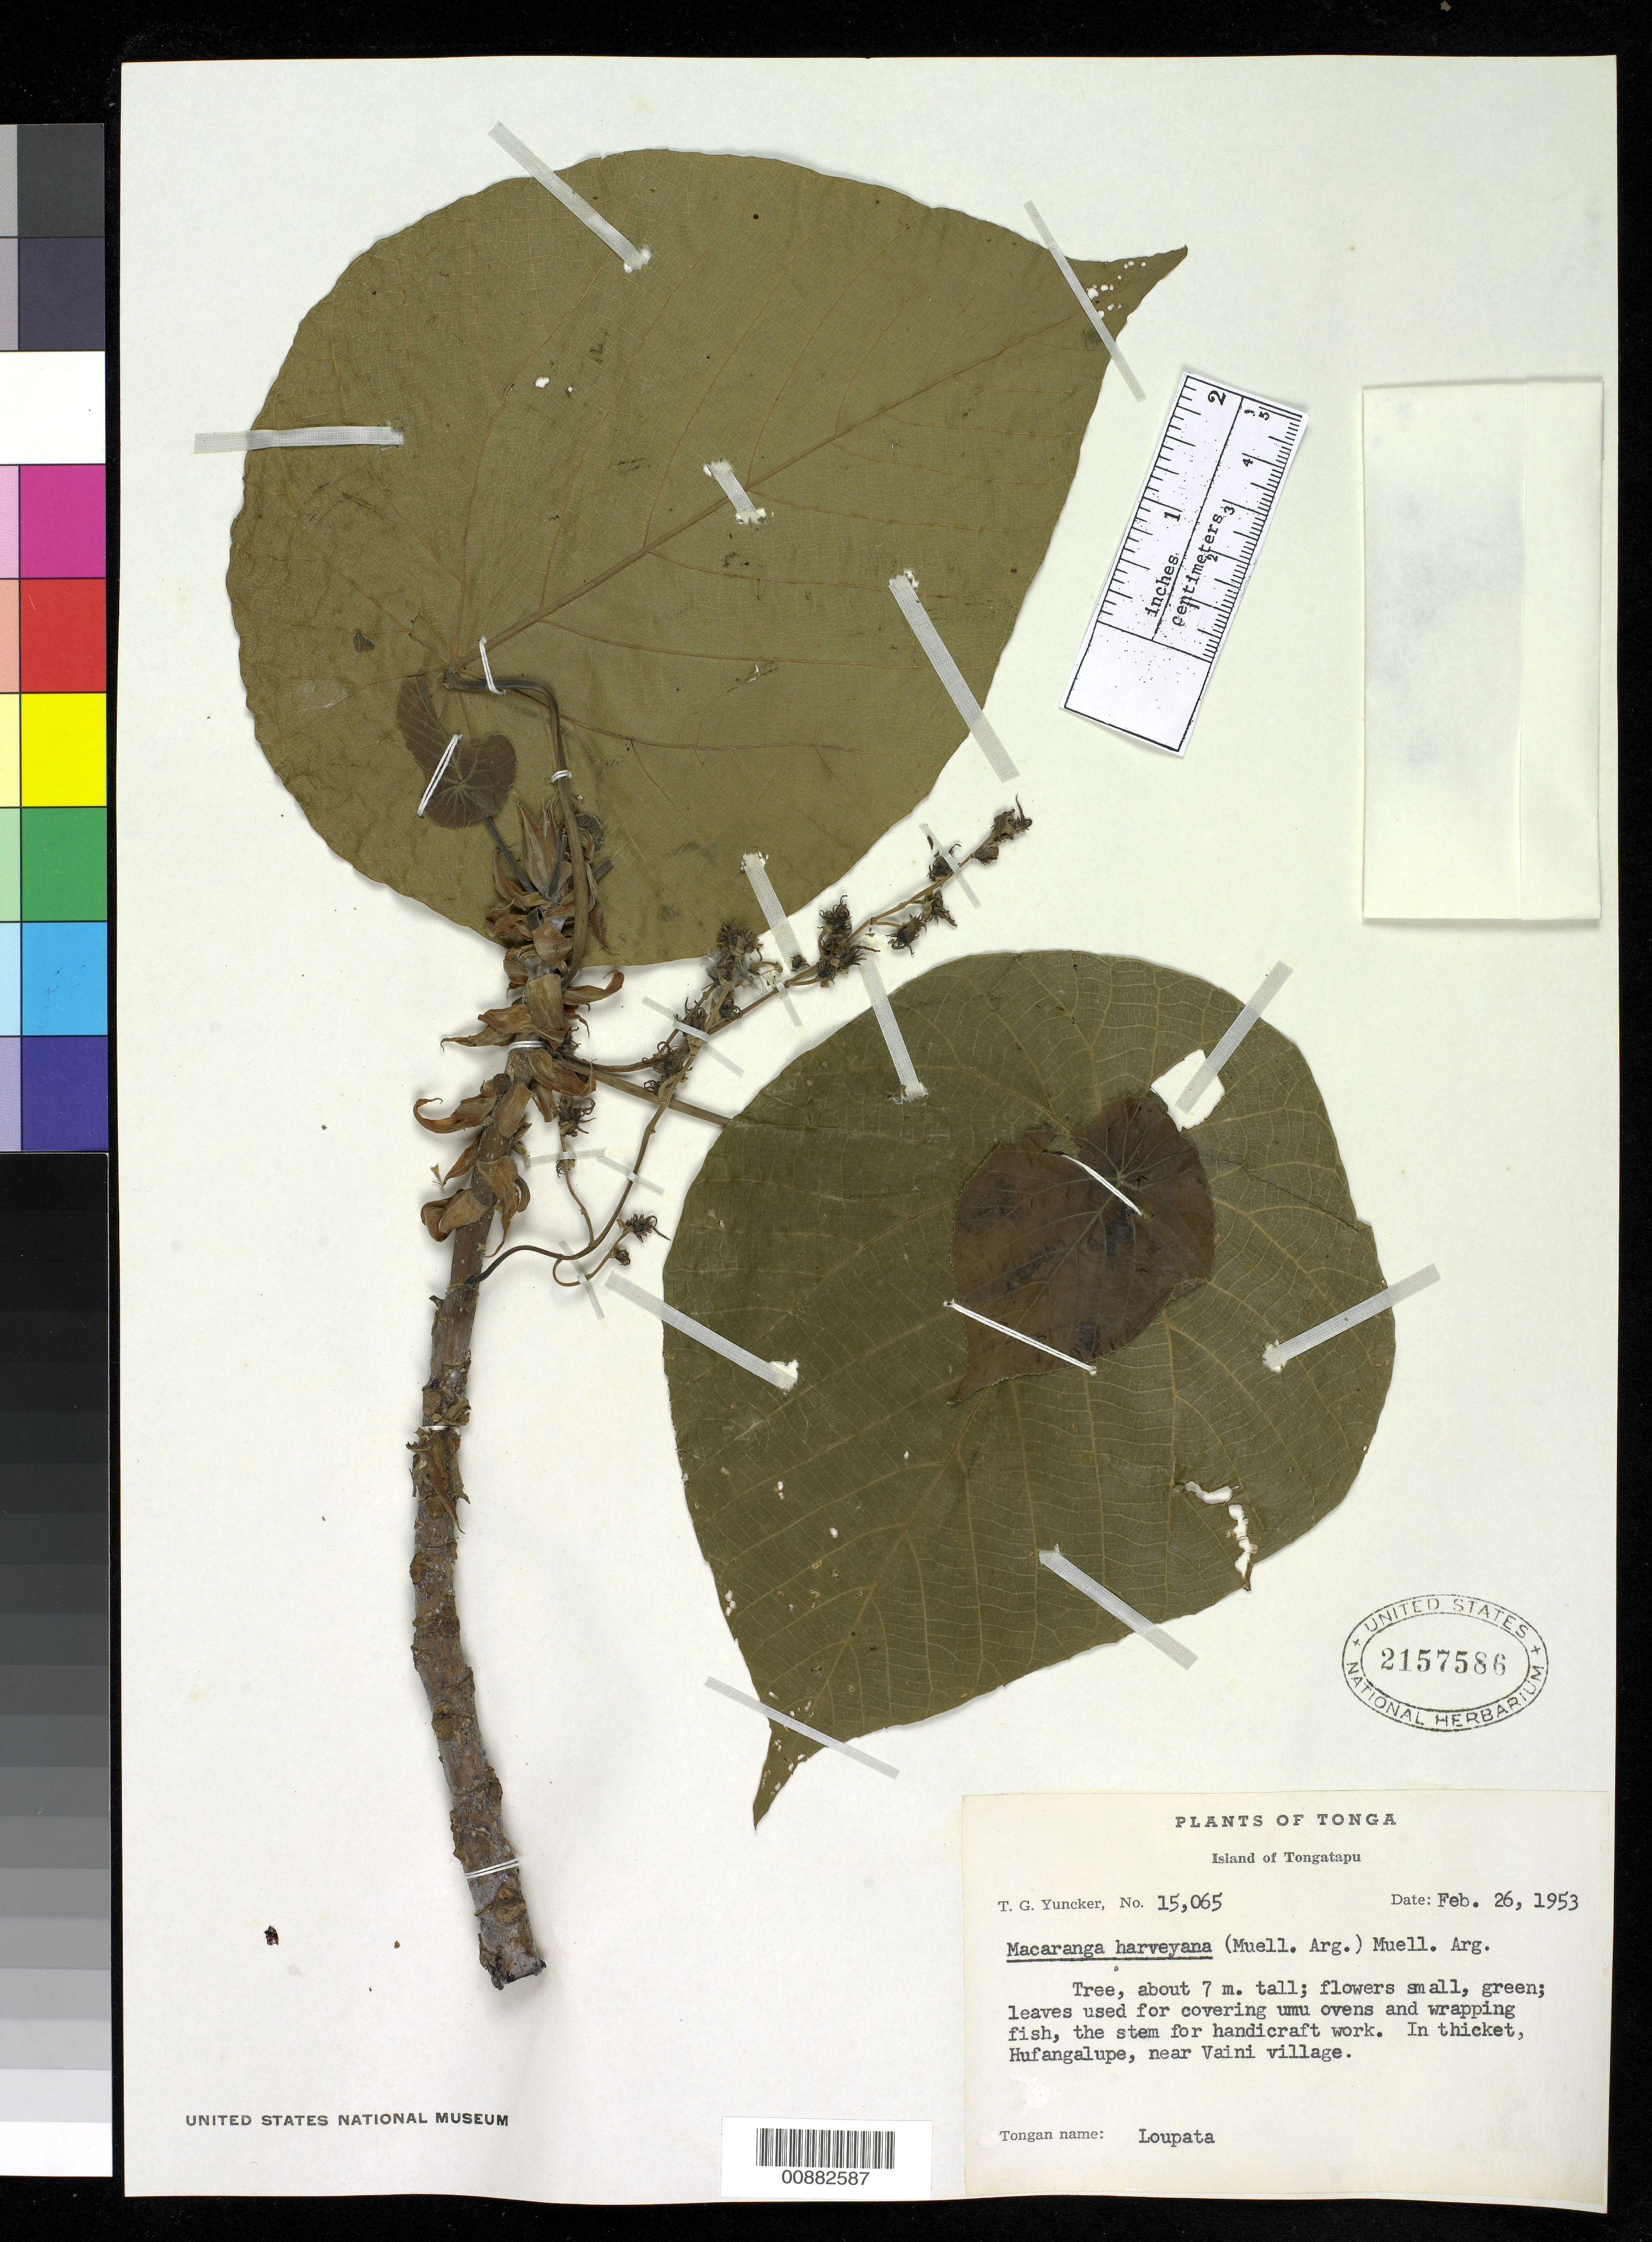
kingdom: Plantae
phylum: Tracheophyta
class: Magnoliopsida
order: Malpighiales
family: Euphorbiaceae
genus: Macaranga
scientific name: Macaranga harveyana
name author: Müll. Arg.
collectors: T. G. Yuncker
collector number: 15065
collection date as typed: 26 Feb 1953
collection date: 1953-02-26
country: Tonga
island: Tongatapu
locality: In thicket, Hufangalupe, near Vaini village.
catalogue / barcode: US 2157586